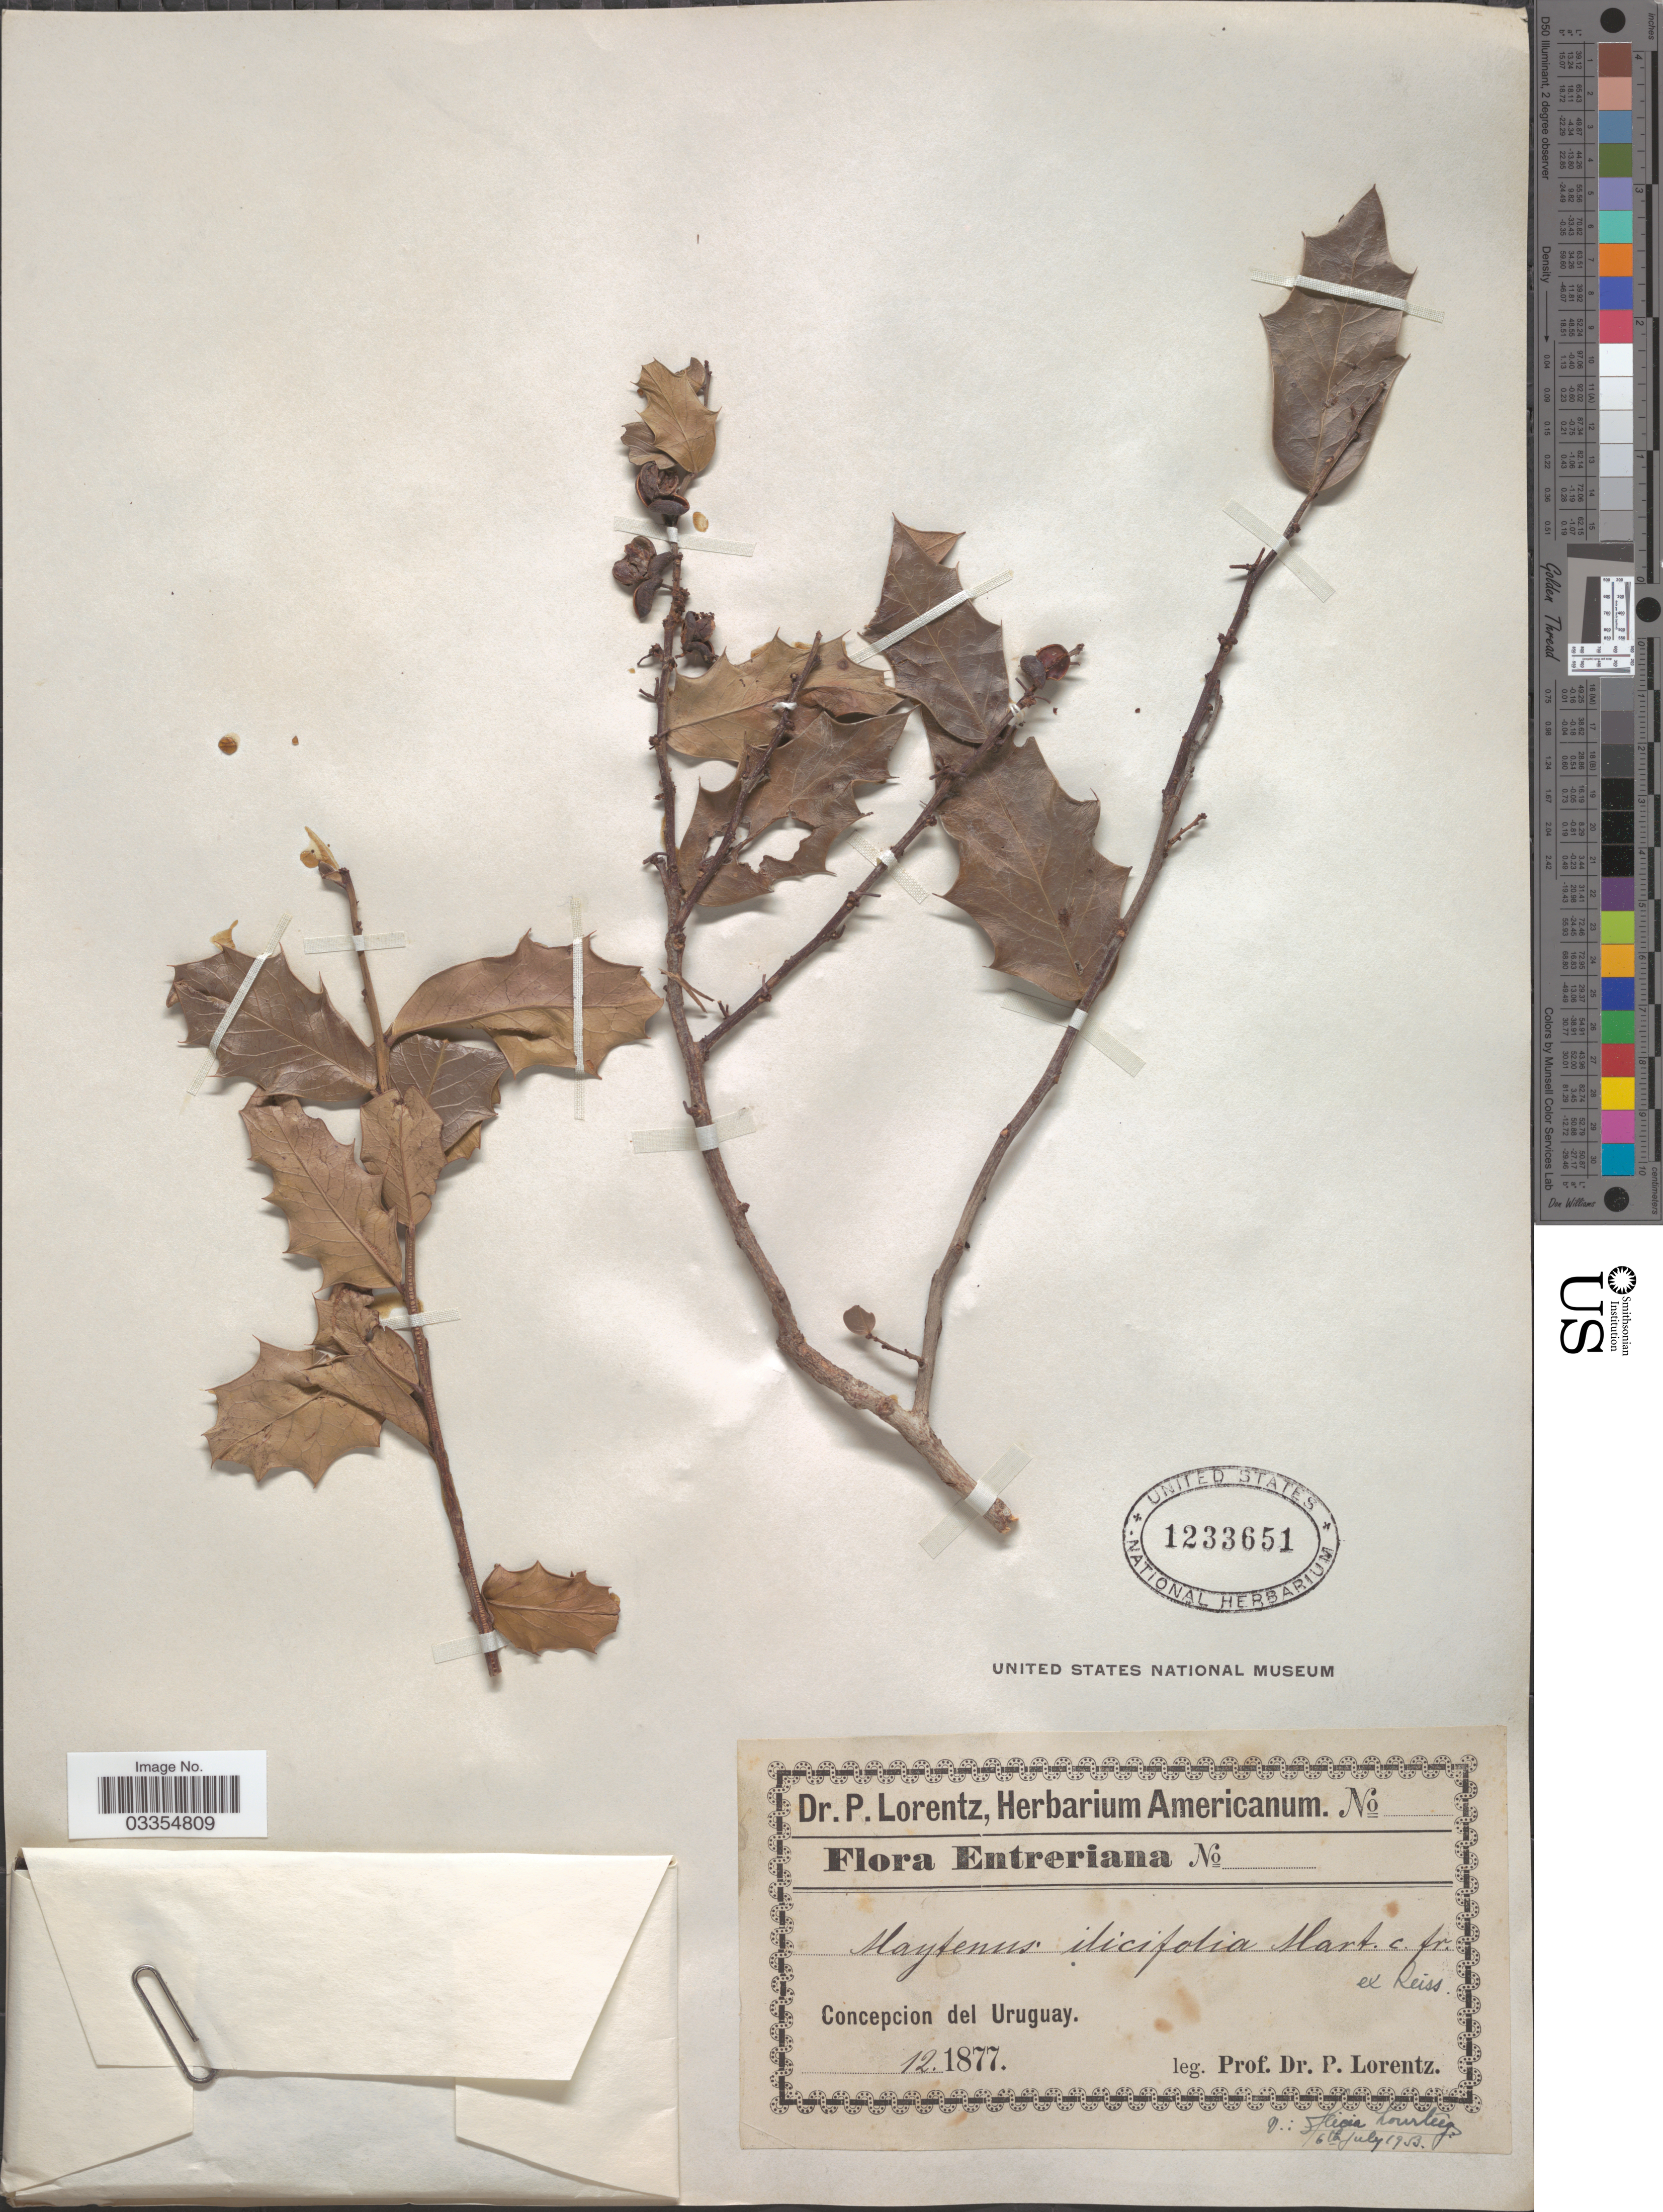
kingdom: Plantae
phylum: Tracheophyta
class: Magnoliopsida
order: Celastrales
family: Celastraceae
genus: Maytenus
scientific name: Maytenus ilicifolia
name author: (Schrad.) Planch.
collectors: P. G. Lorentz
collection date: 1877-12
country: Uruguay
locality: Enteriana. [unsure placement] Concepcion del Uruguay.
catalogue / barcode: US 1233651